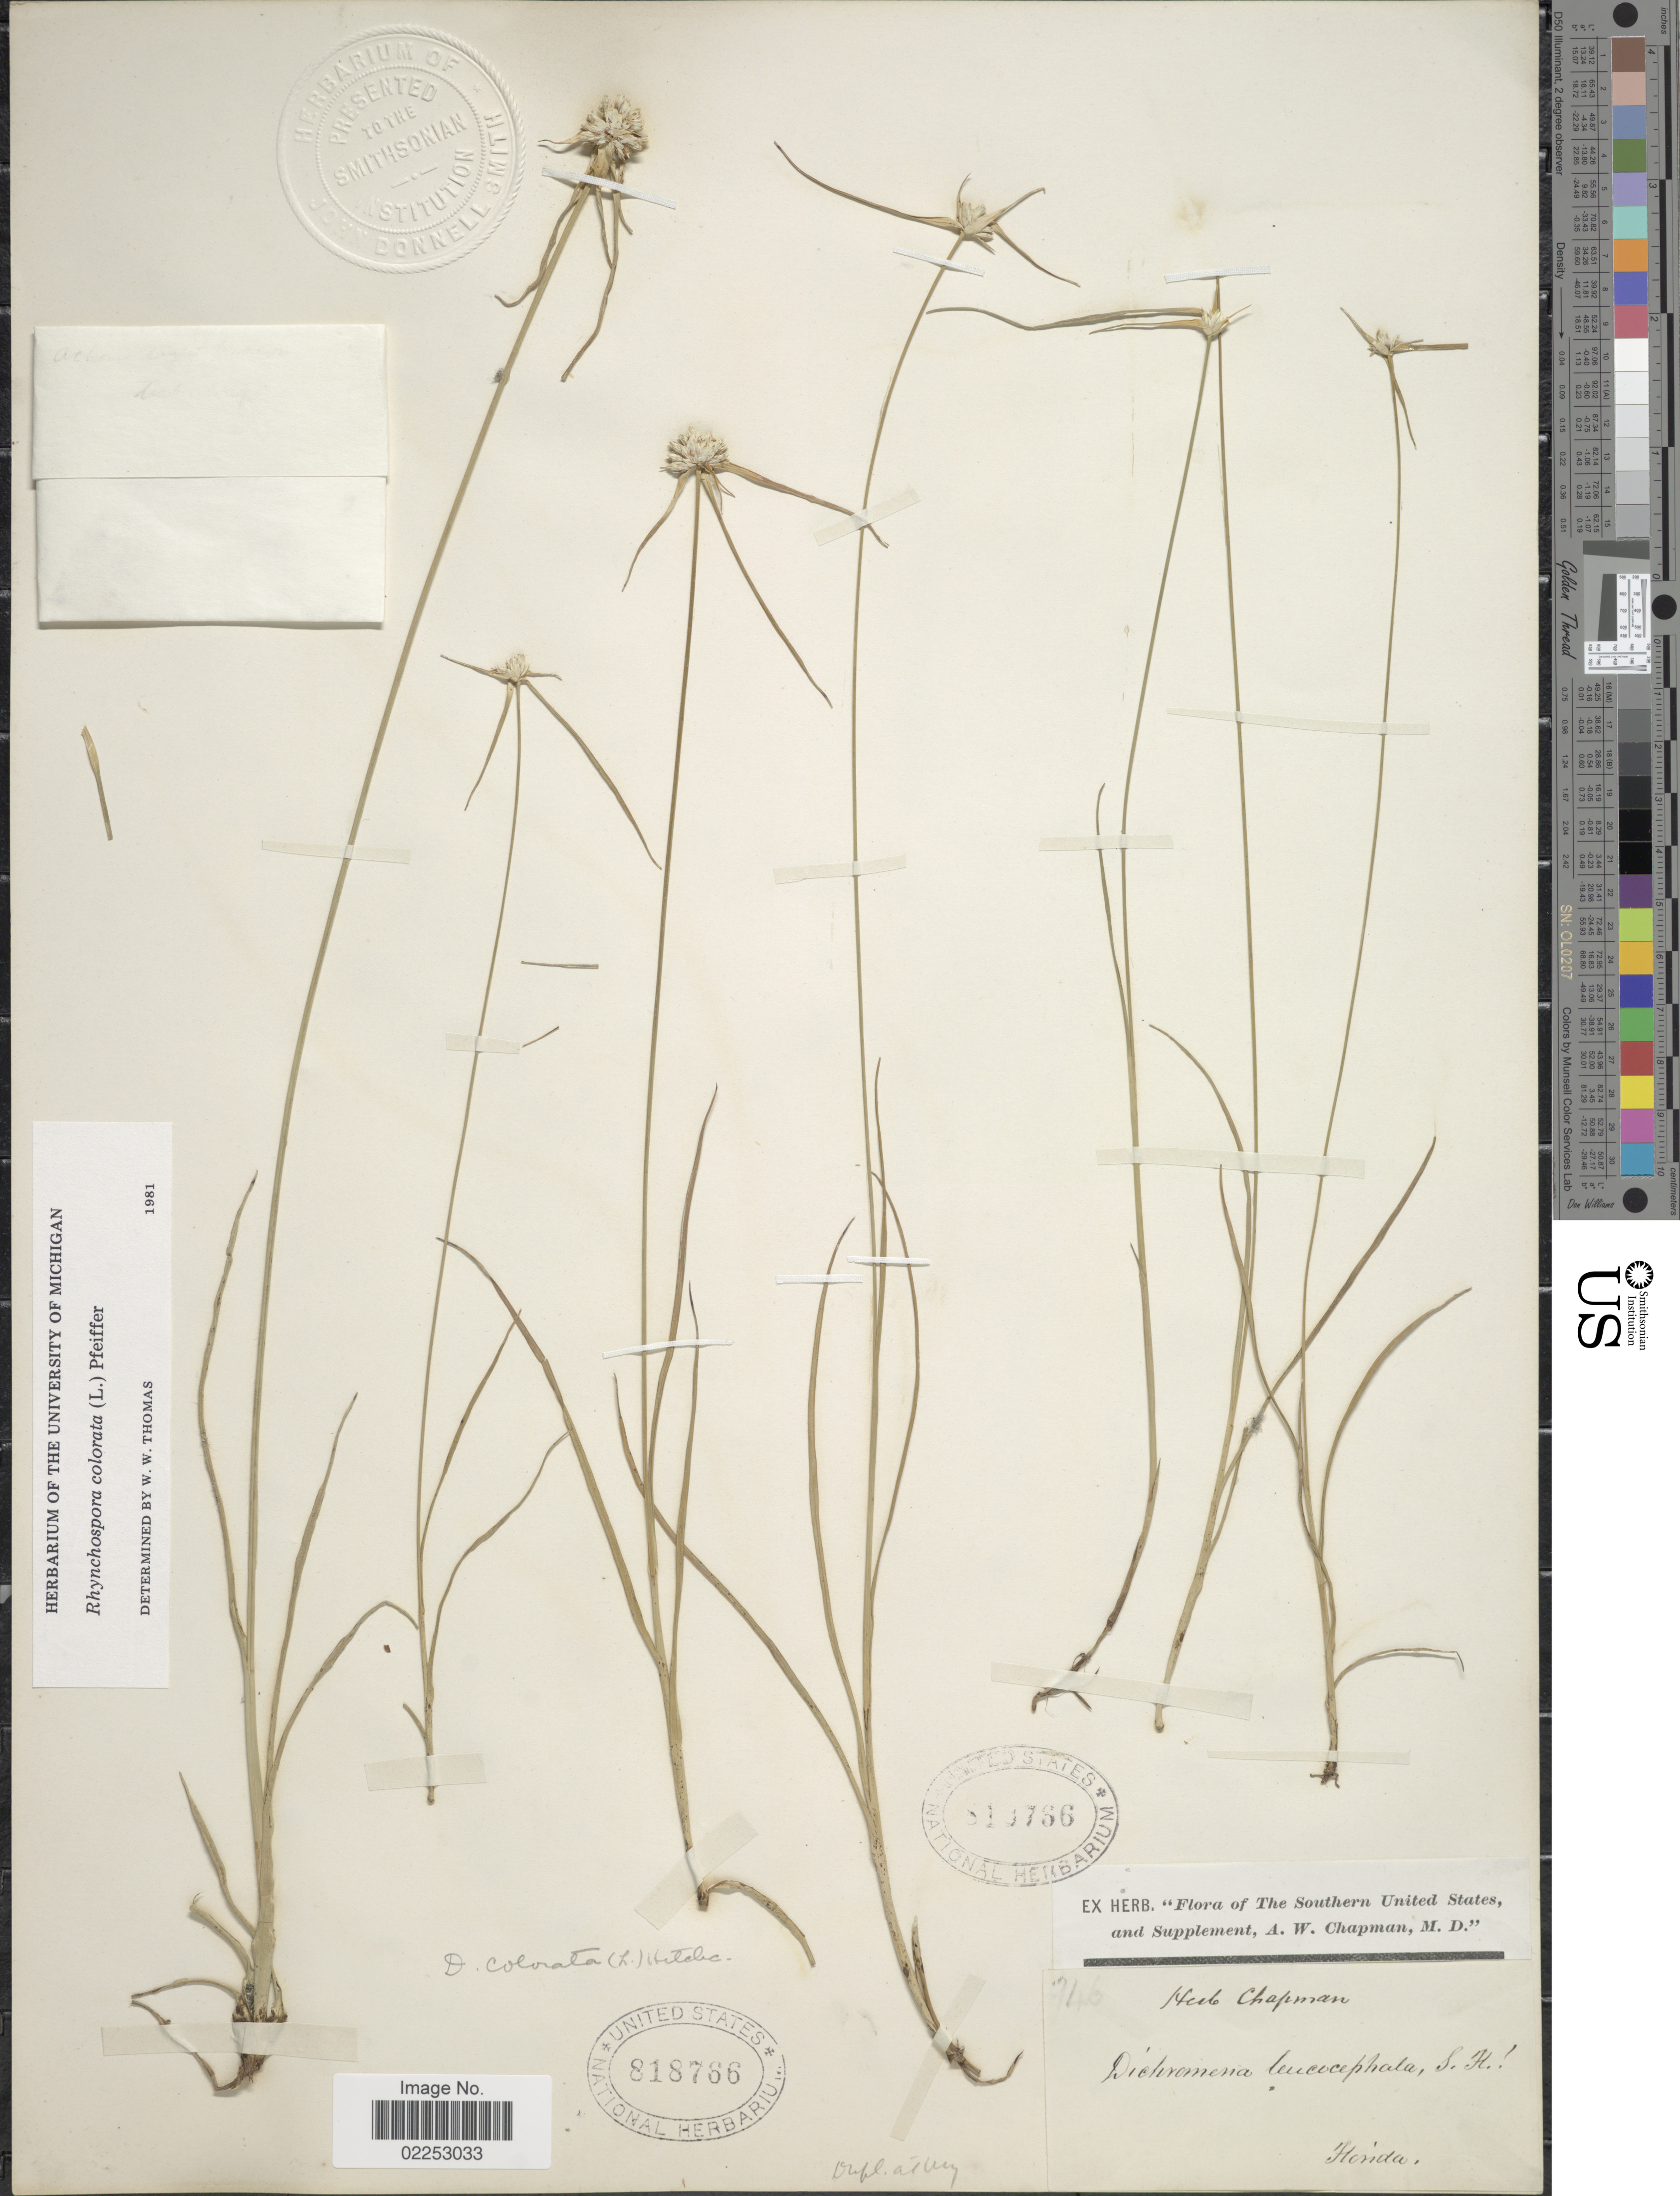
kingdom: Plantae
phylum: Tracheophyta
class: Liliopsida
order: Poales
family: Cyperaceae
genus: Rhynchospora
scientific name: Rhynchospora colorata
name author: (L.) H. Pfeiff.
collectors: ex herb. A.W. Chapman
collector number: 946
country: United States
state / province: Florida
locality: Southern United States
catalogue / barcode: US 818766